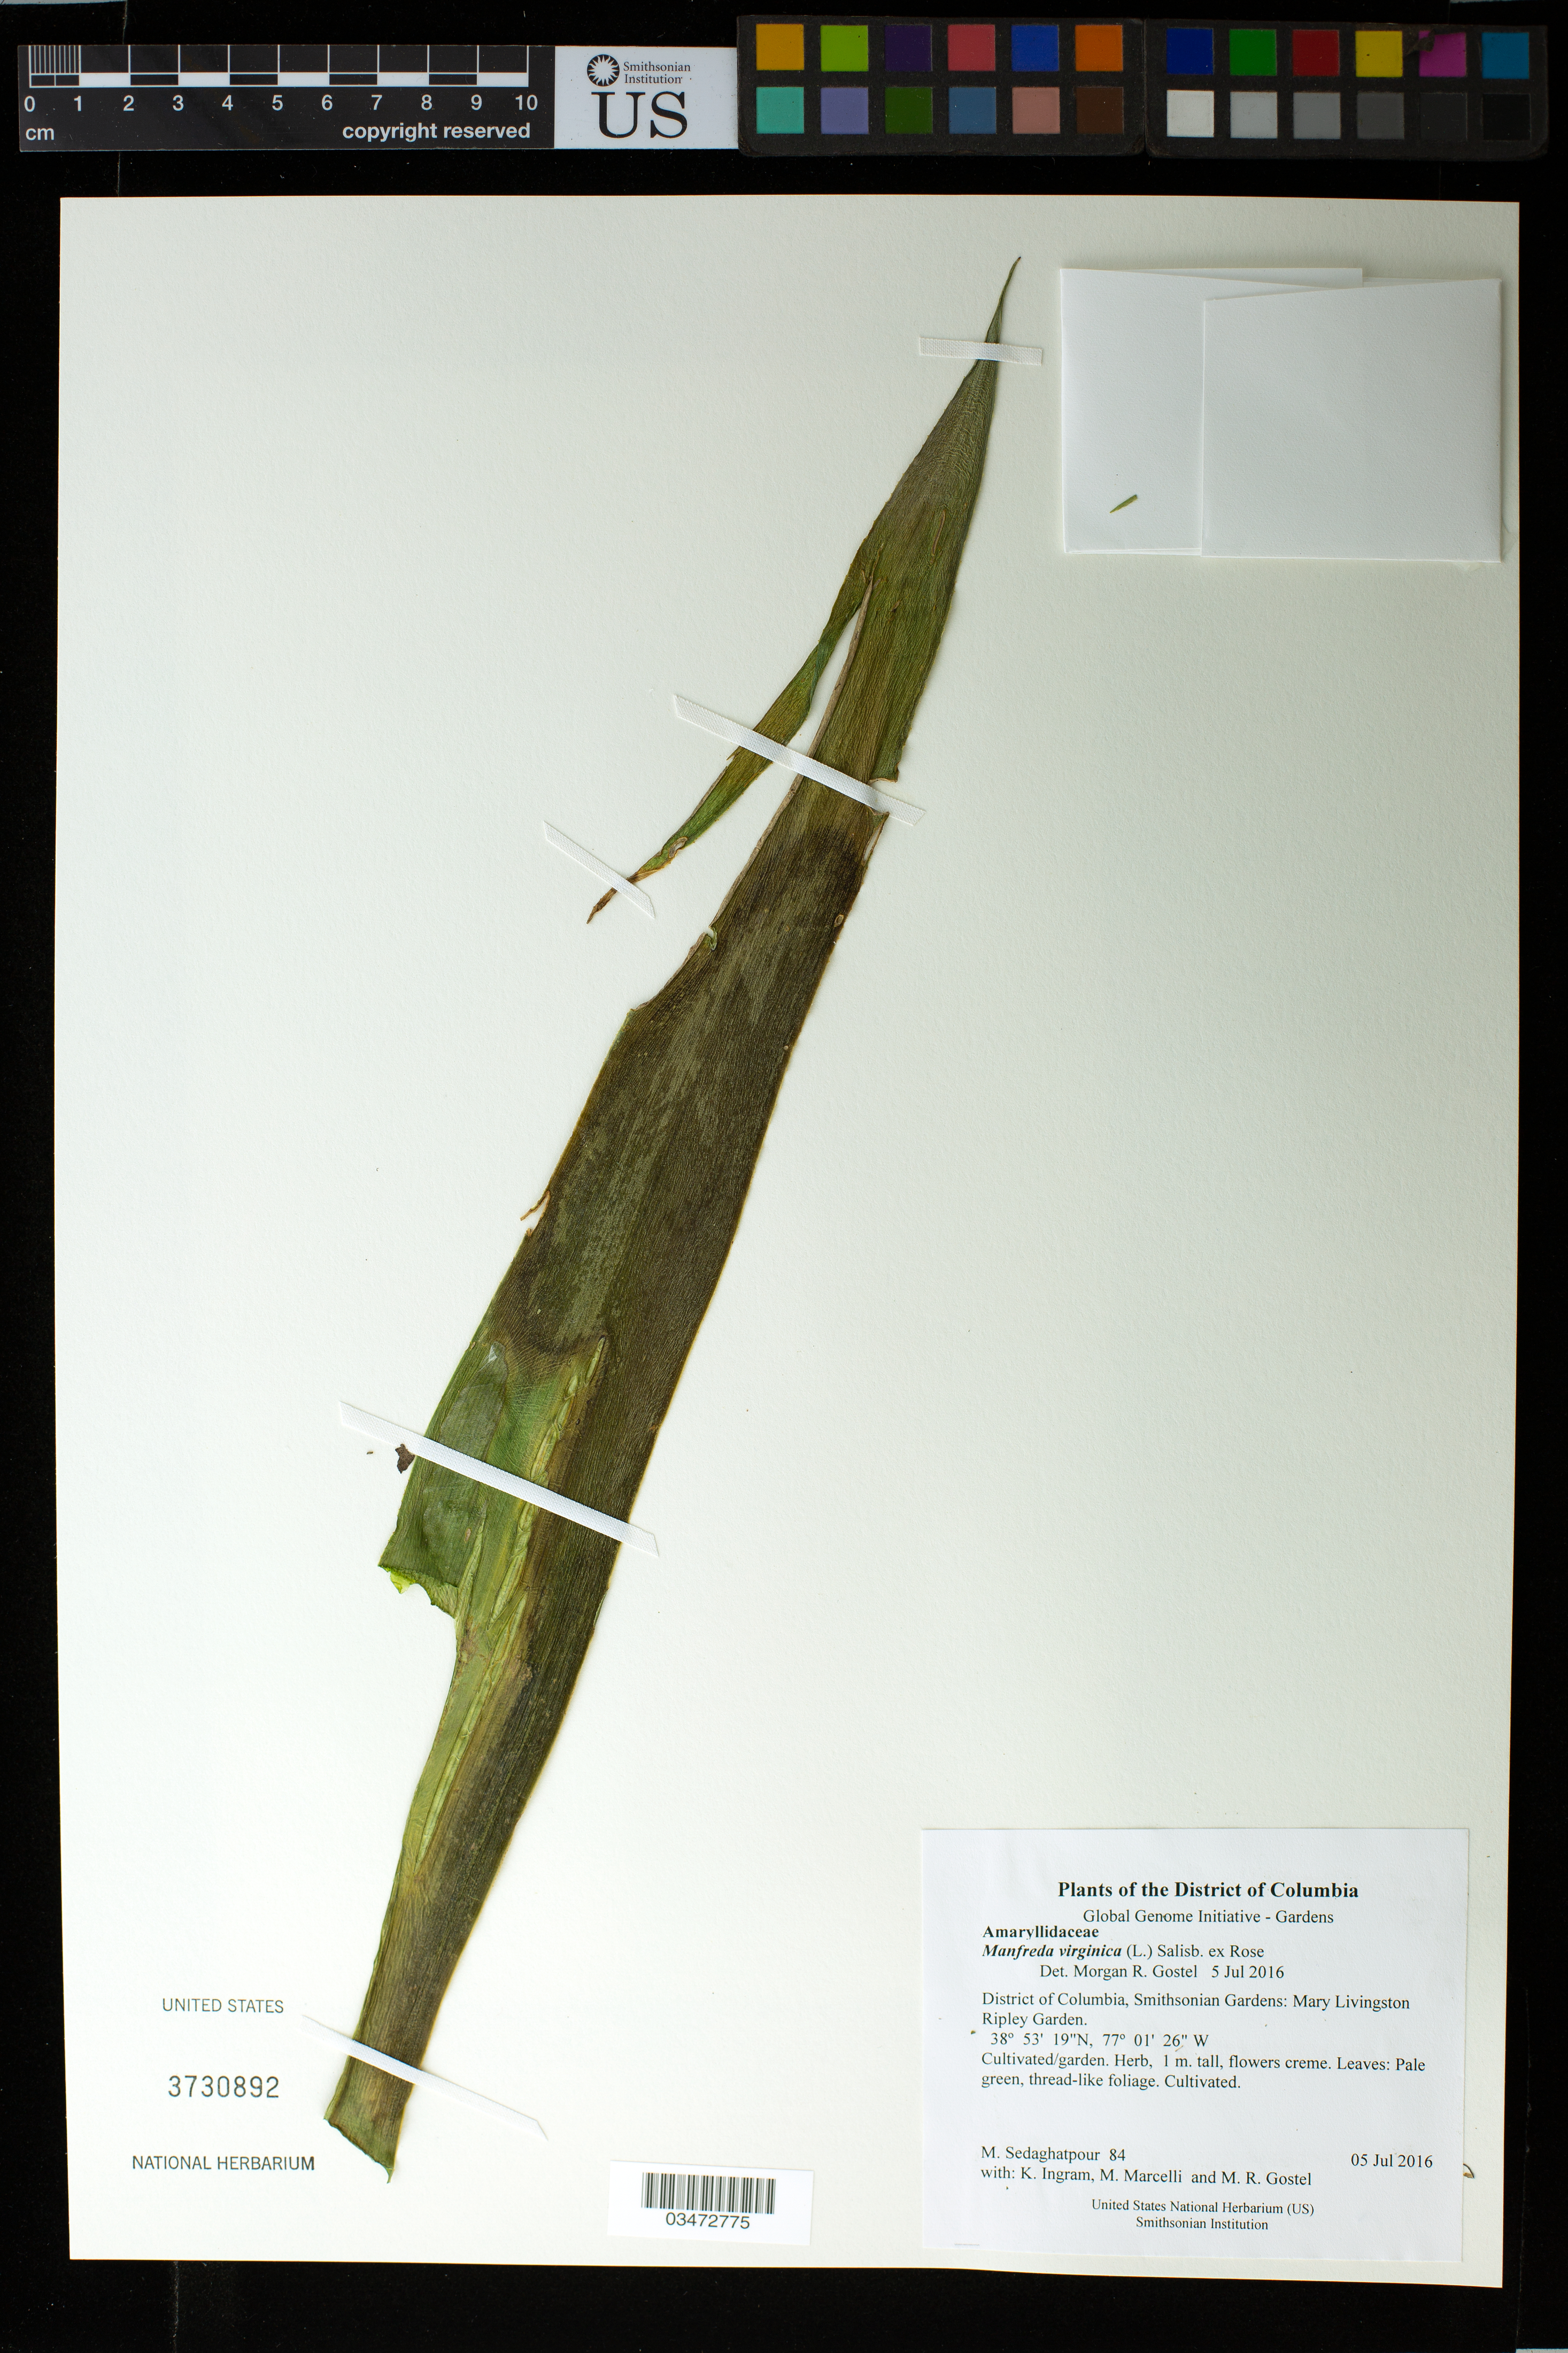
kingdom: Plantae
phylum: Tracheophyta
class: Liliopsida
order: Asparagales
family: Asparagaceae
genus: Manfreda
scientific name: Manfreda virginica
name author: (L.) Salisb. ex Rose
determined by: Gostel, Morgan R., (BRIT), Botanical Research Institute of Texas (UNITED STATES)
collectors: M. Sedaghatpour, K. S. Ingram, M. Marcelli & M. R. Gostel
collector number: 84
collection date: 2016-07-05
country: United States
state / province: District of Columbia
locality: Smithsonian Gardens: Mary Livingston Ripley Garden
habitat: Cultivated/garden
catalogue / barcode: US 3730892